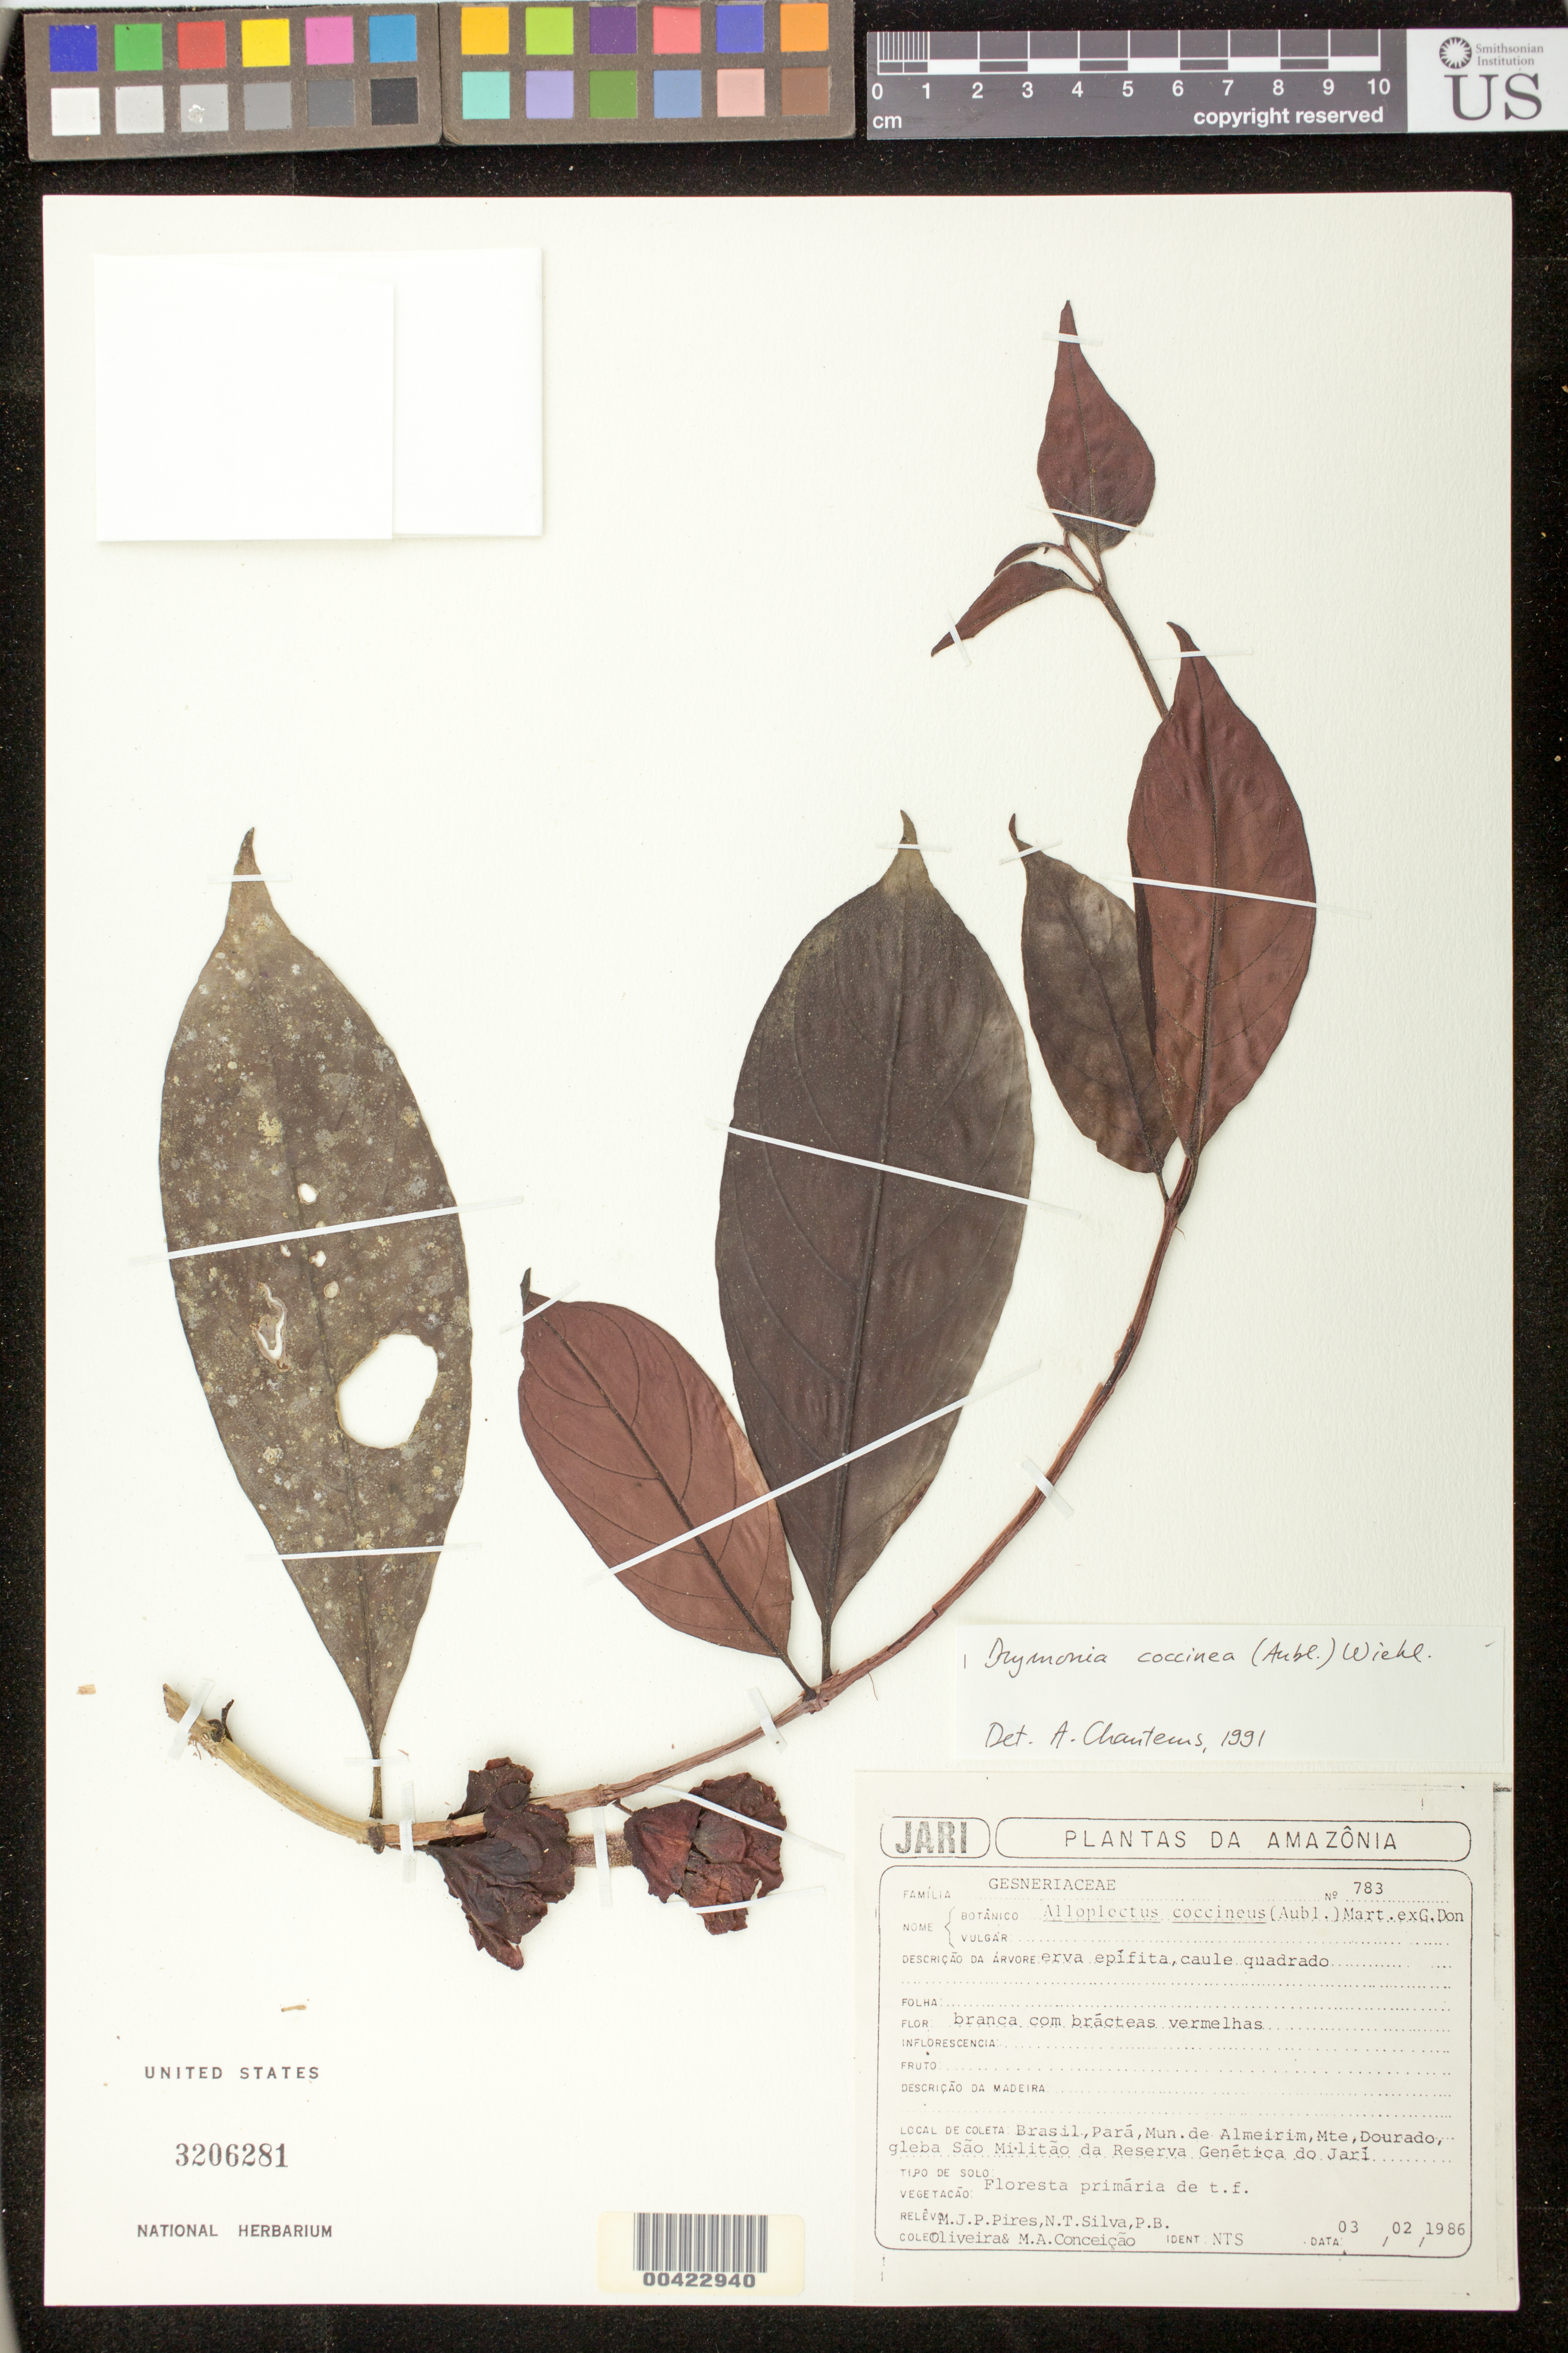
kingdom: Plantae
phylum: Tracheophyta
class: Magnoliopsida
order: Lamiales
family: Gesneriaceae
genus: Drymonia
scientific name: Drymonia coccinea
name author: (Aubl.) Wiehler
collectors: M. J. P. Pires, N. T. Silva, P. Oliveira & M. Conceiçao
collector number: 783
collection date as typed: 03 Feb 1986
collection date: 1986-02-03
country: Brazil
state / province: Pará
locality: Almeirim, Mt Dourado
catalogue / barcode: US 3206281